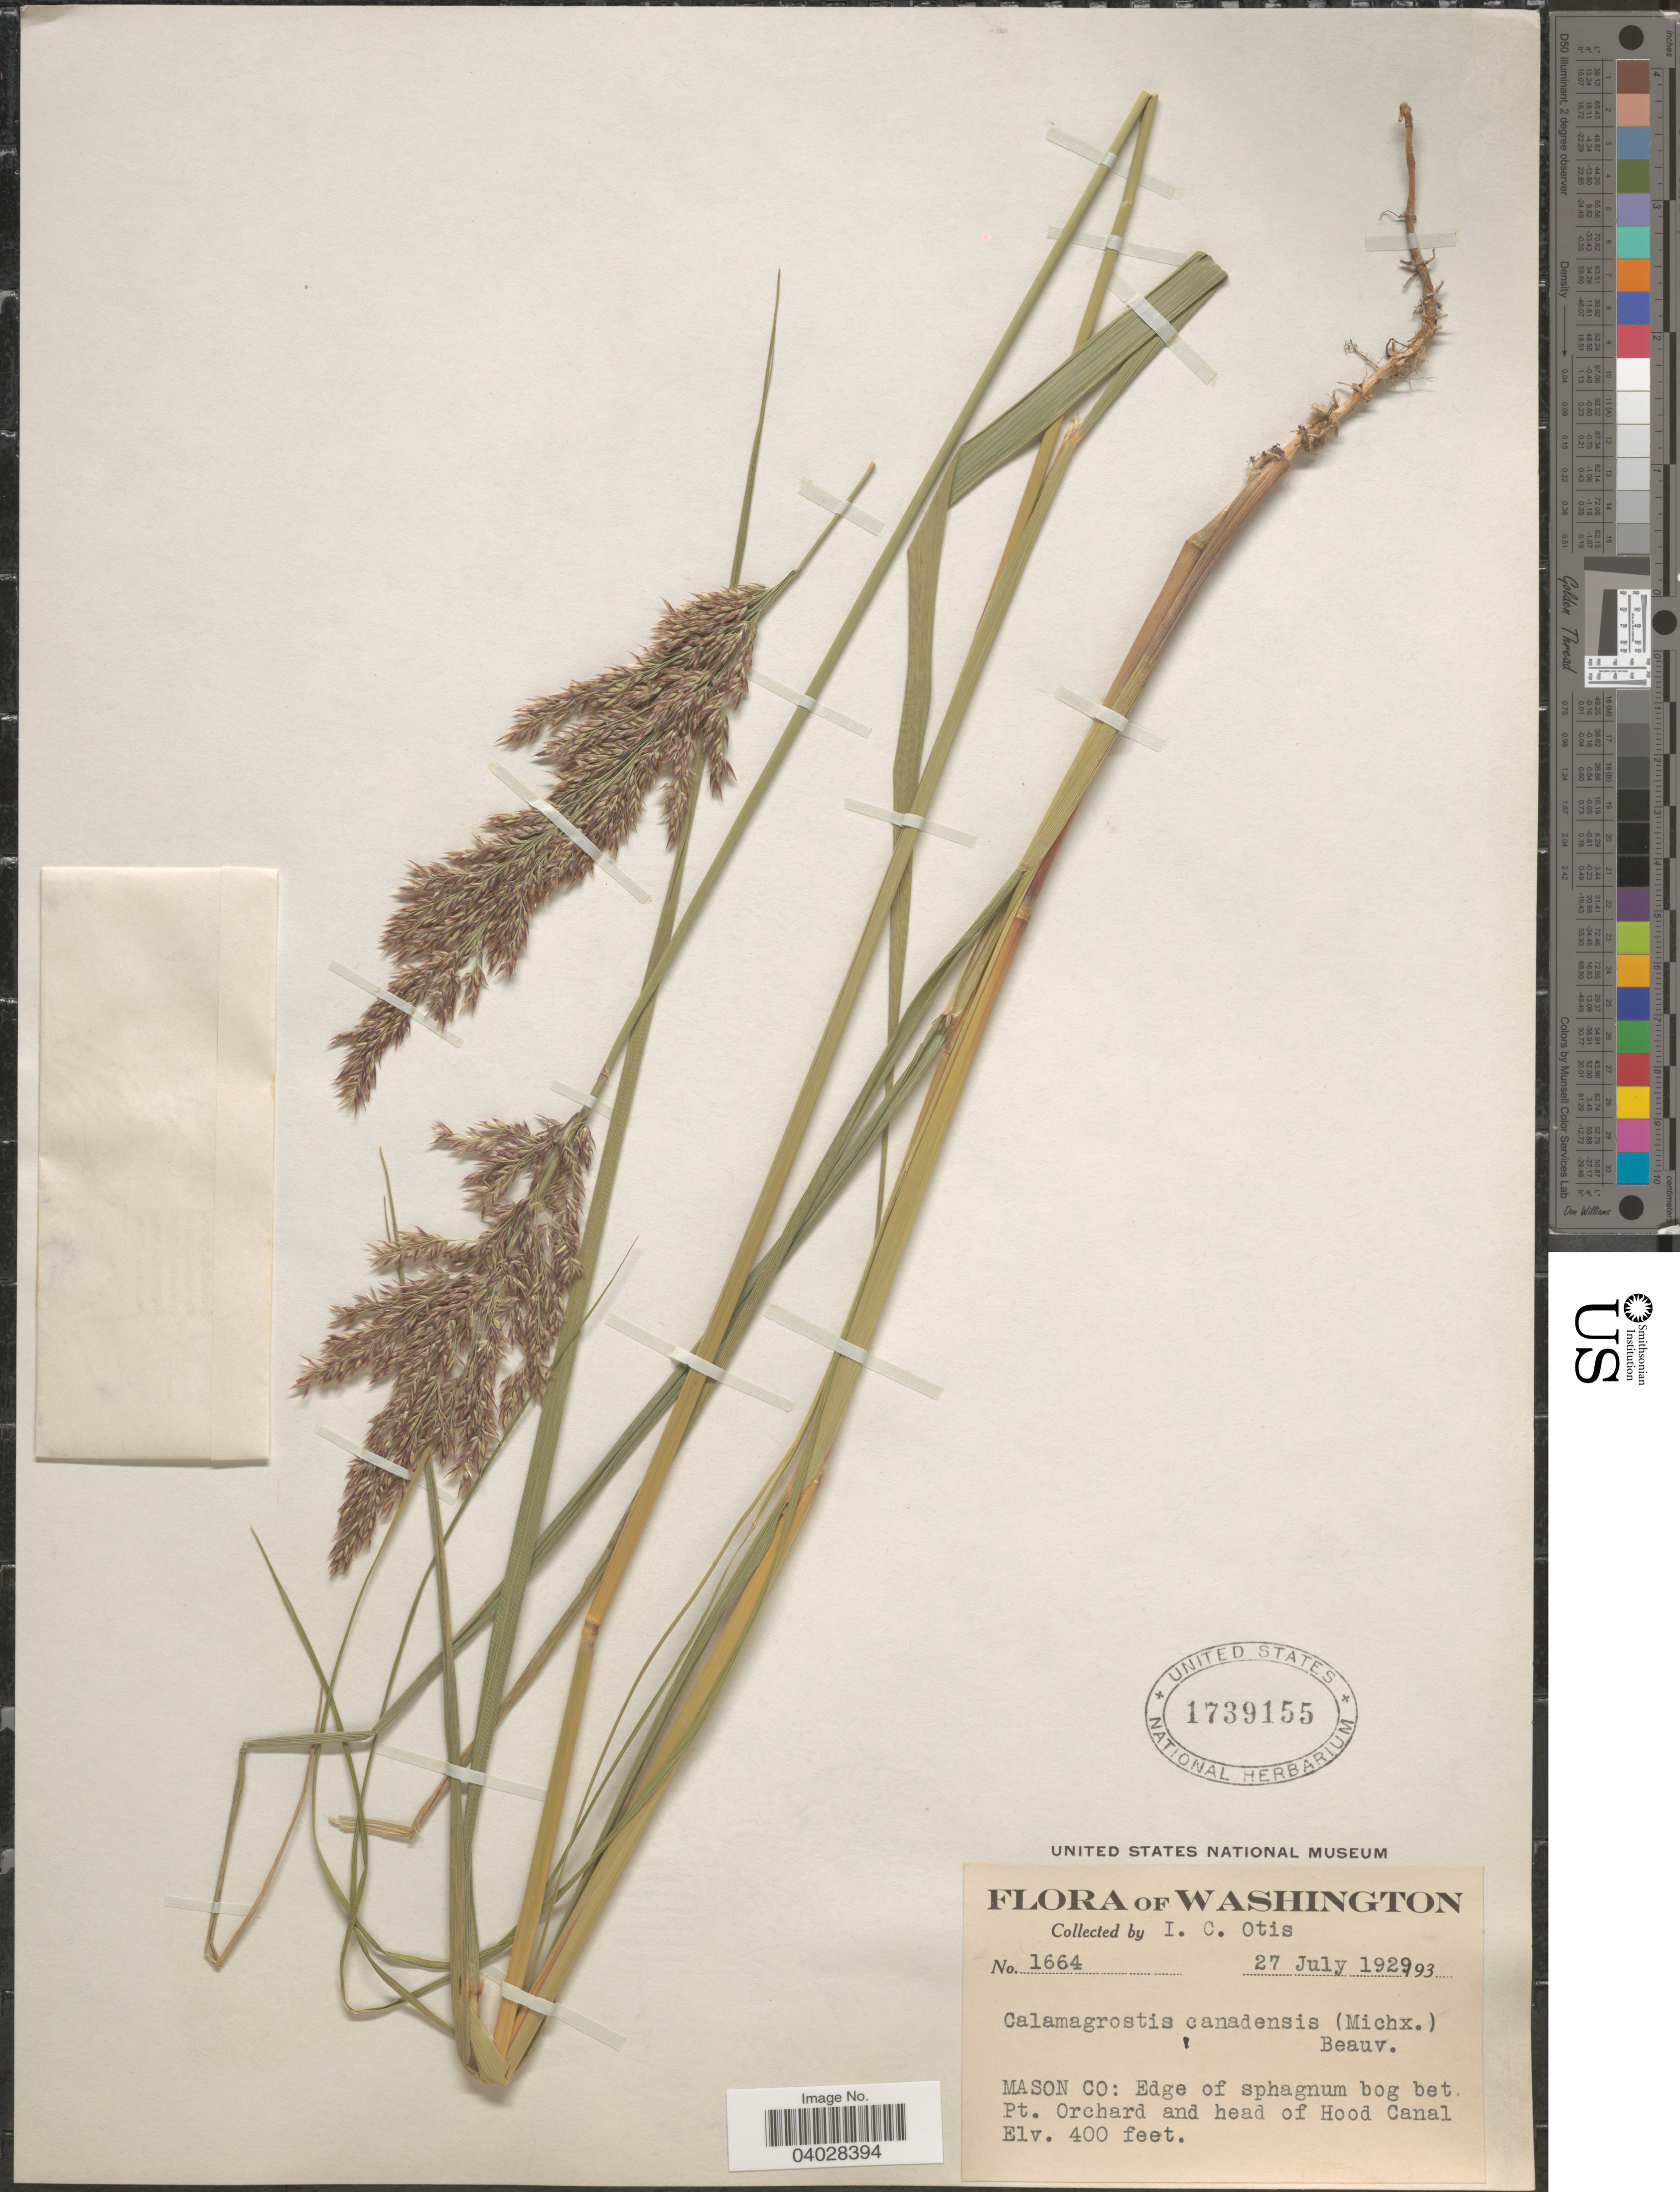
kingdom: Plantae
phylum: Tracheophyta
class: Liliopsida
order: Poales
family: Poaceae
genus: Calamagrostis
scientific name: Calamagrostis canadensis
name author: (Michx.) P. Beauv.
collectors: I. C. Otis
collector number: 1664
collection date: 1929-07-27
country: United States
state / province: Washington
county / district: Mason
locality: Mason Co: Edge of sphagnum bog bet Pt. Orchard and head of Hood Canal.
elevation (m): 122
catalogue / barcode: US 1739155